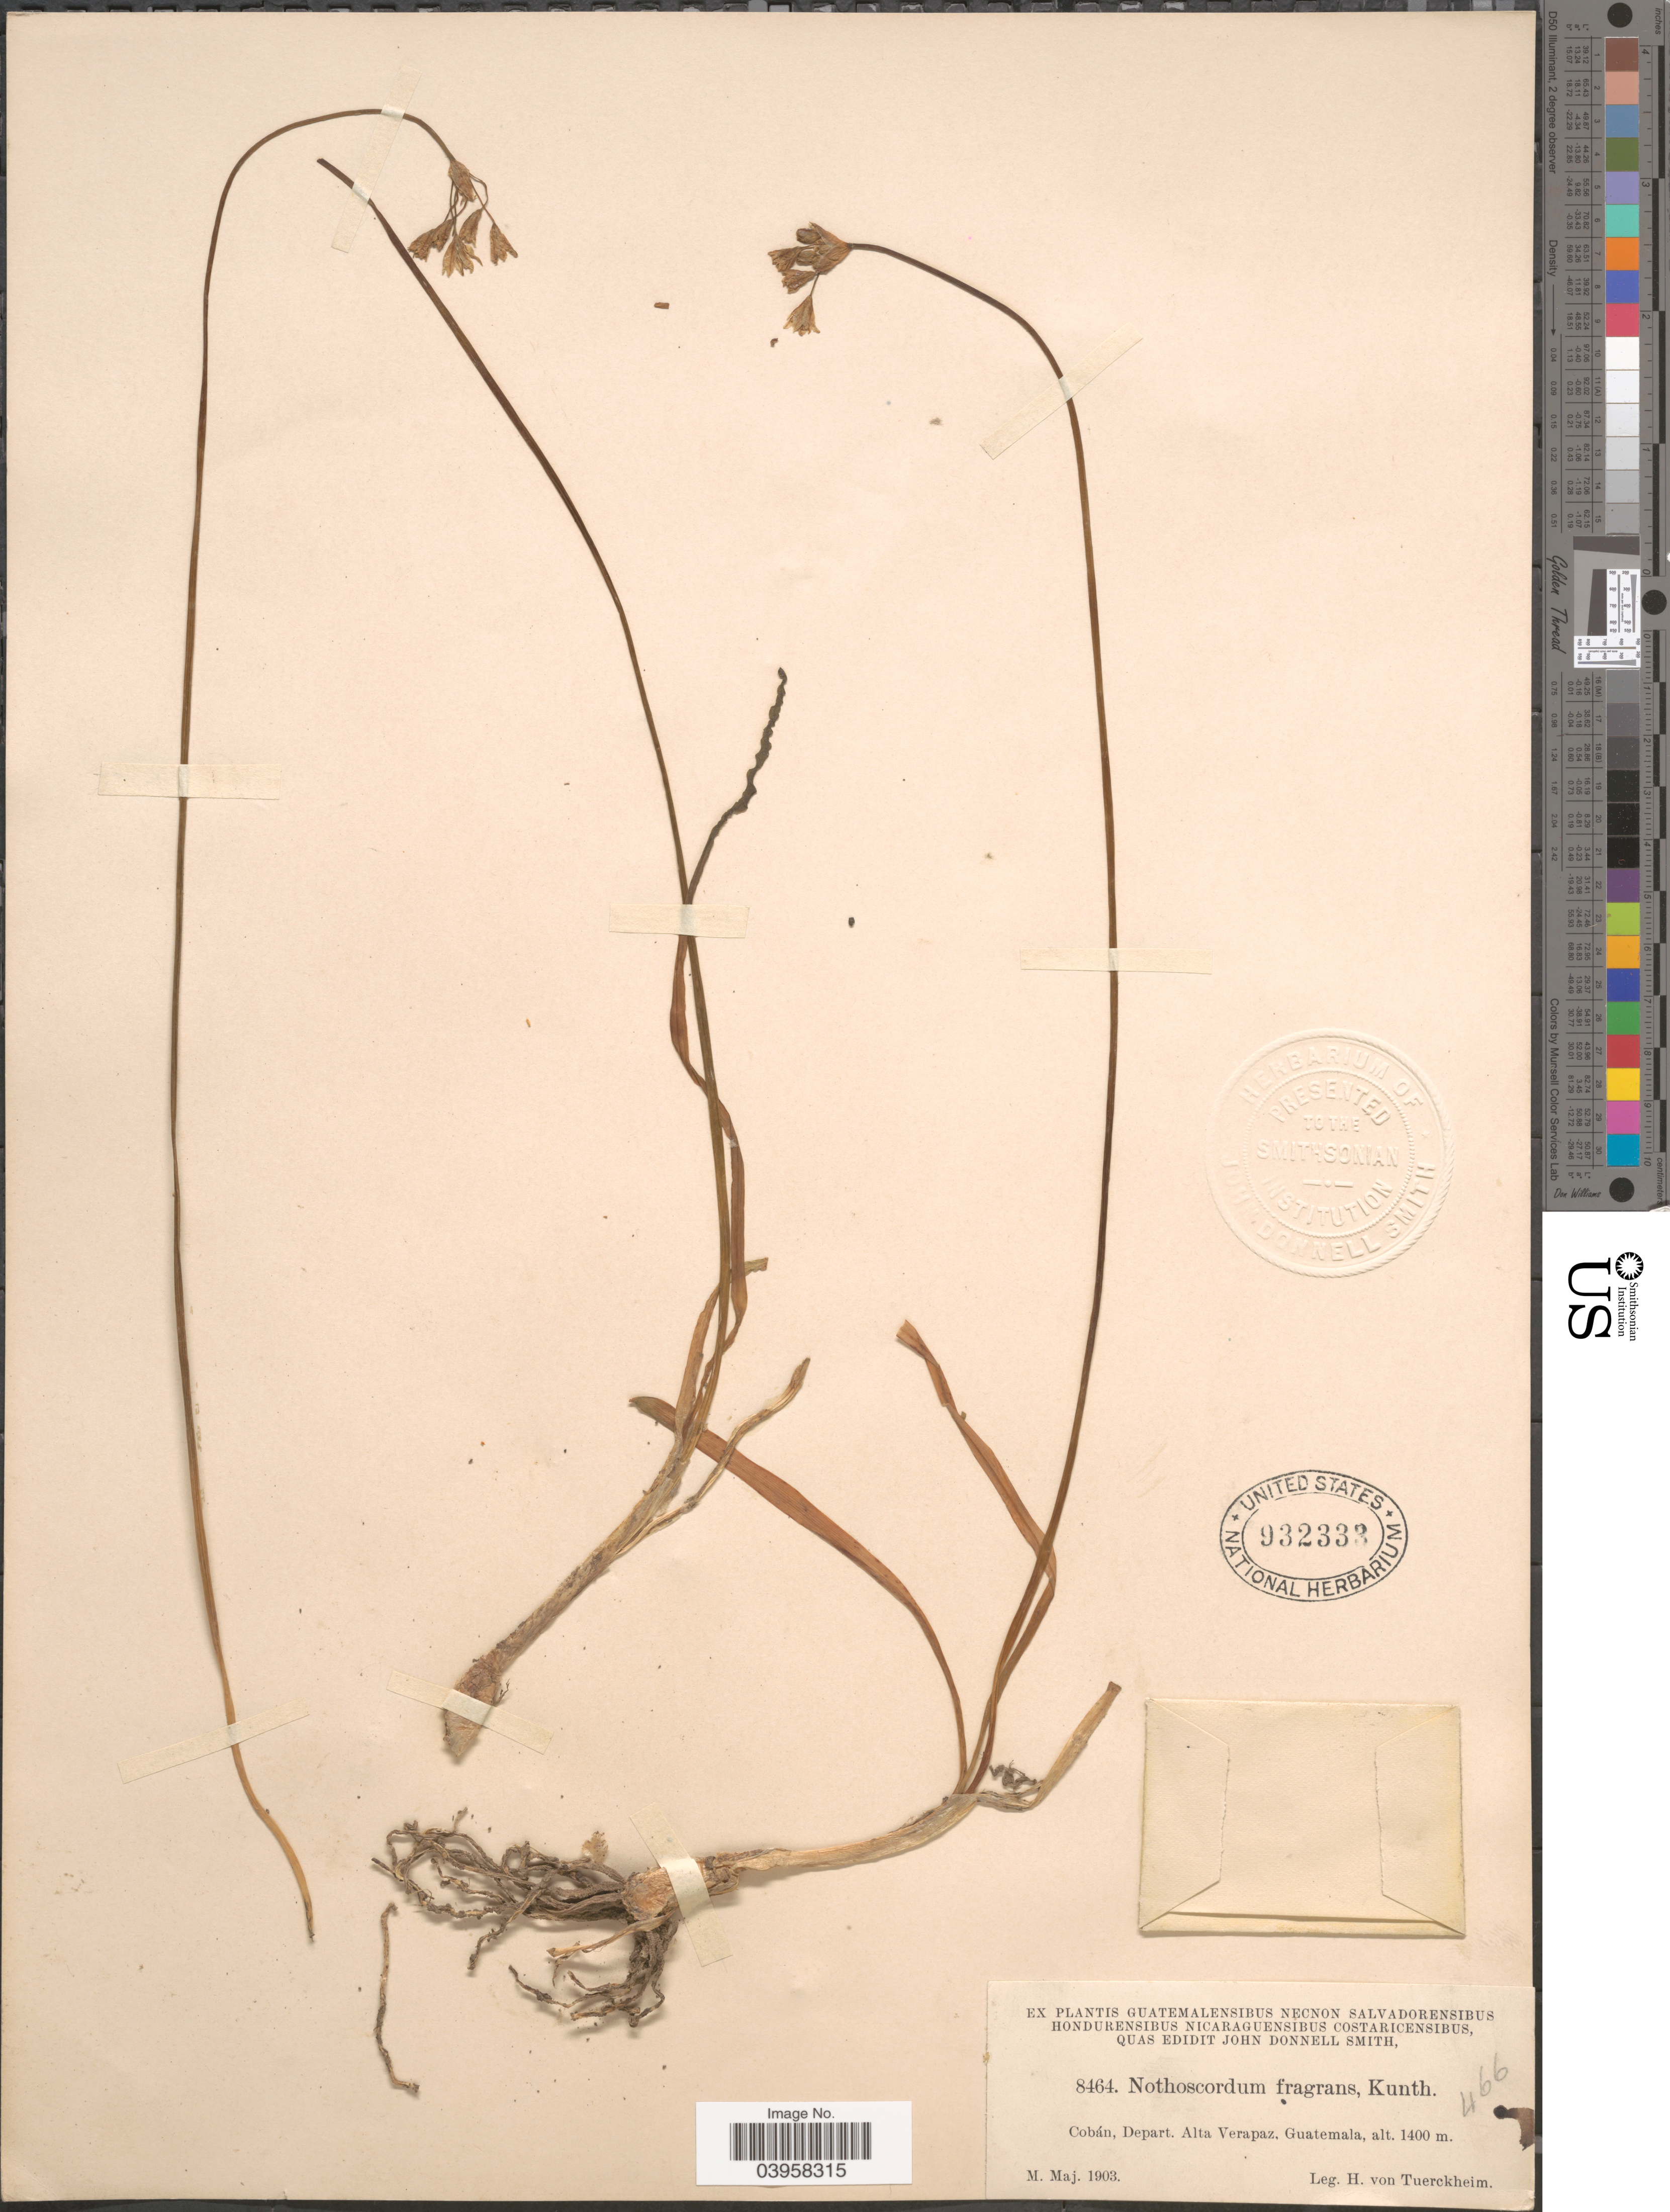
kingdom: Plantae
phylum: Tracheophyta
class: Liliopsida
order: Asparagales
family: Amaryllidaceae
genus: Nothoscordum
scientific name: Nothoscordum bivalve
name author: (L.) Britton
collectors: H. von Türckheim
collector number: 466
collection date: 1903-05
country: Guatemala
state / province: Alta Verapaz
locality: Cobán, Depart. Alta Verapaz.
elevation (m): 1400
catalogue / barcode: US 932333